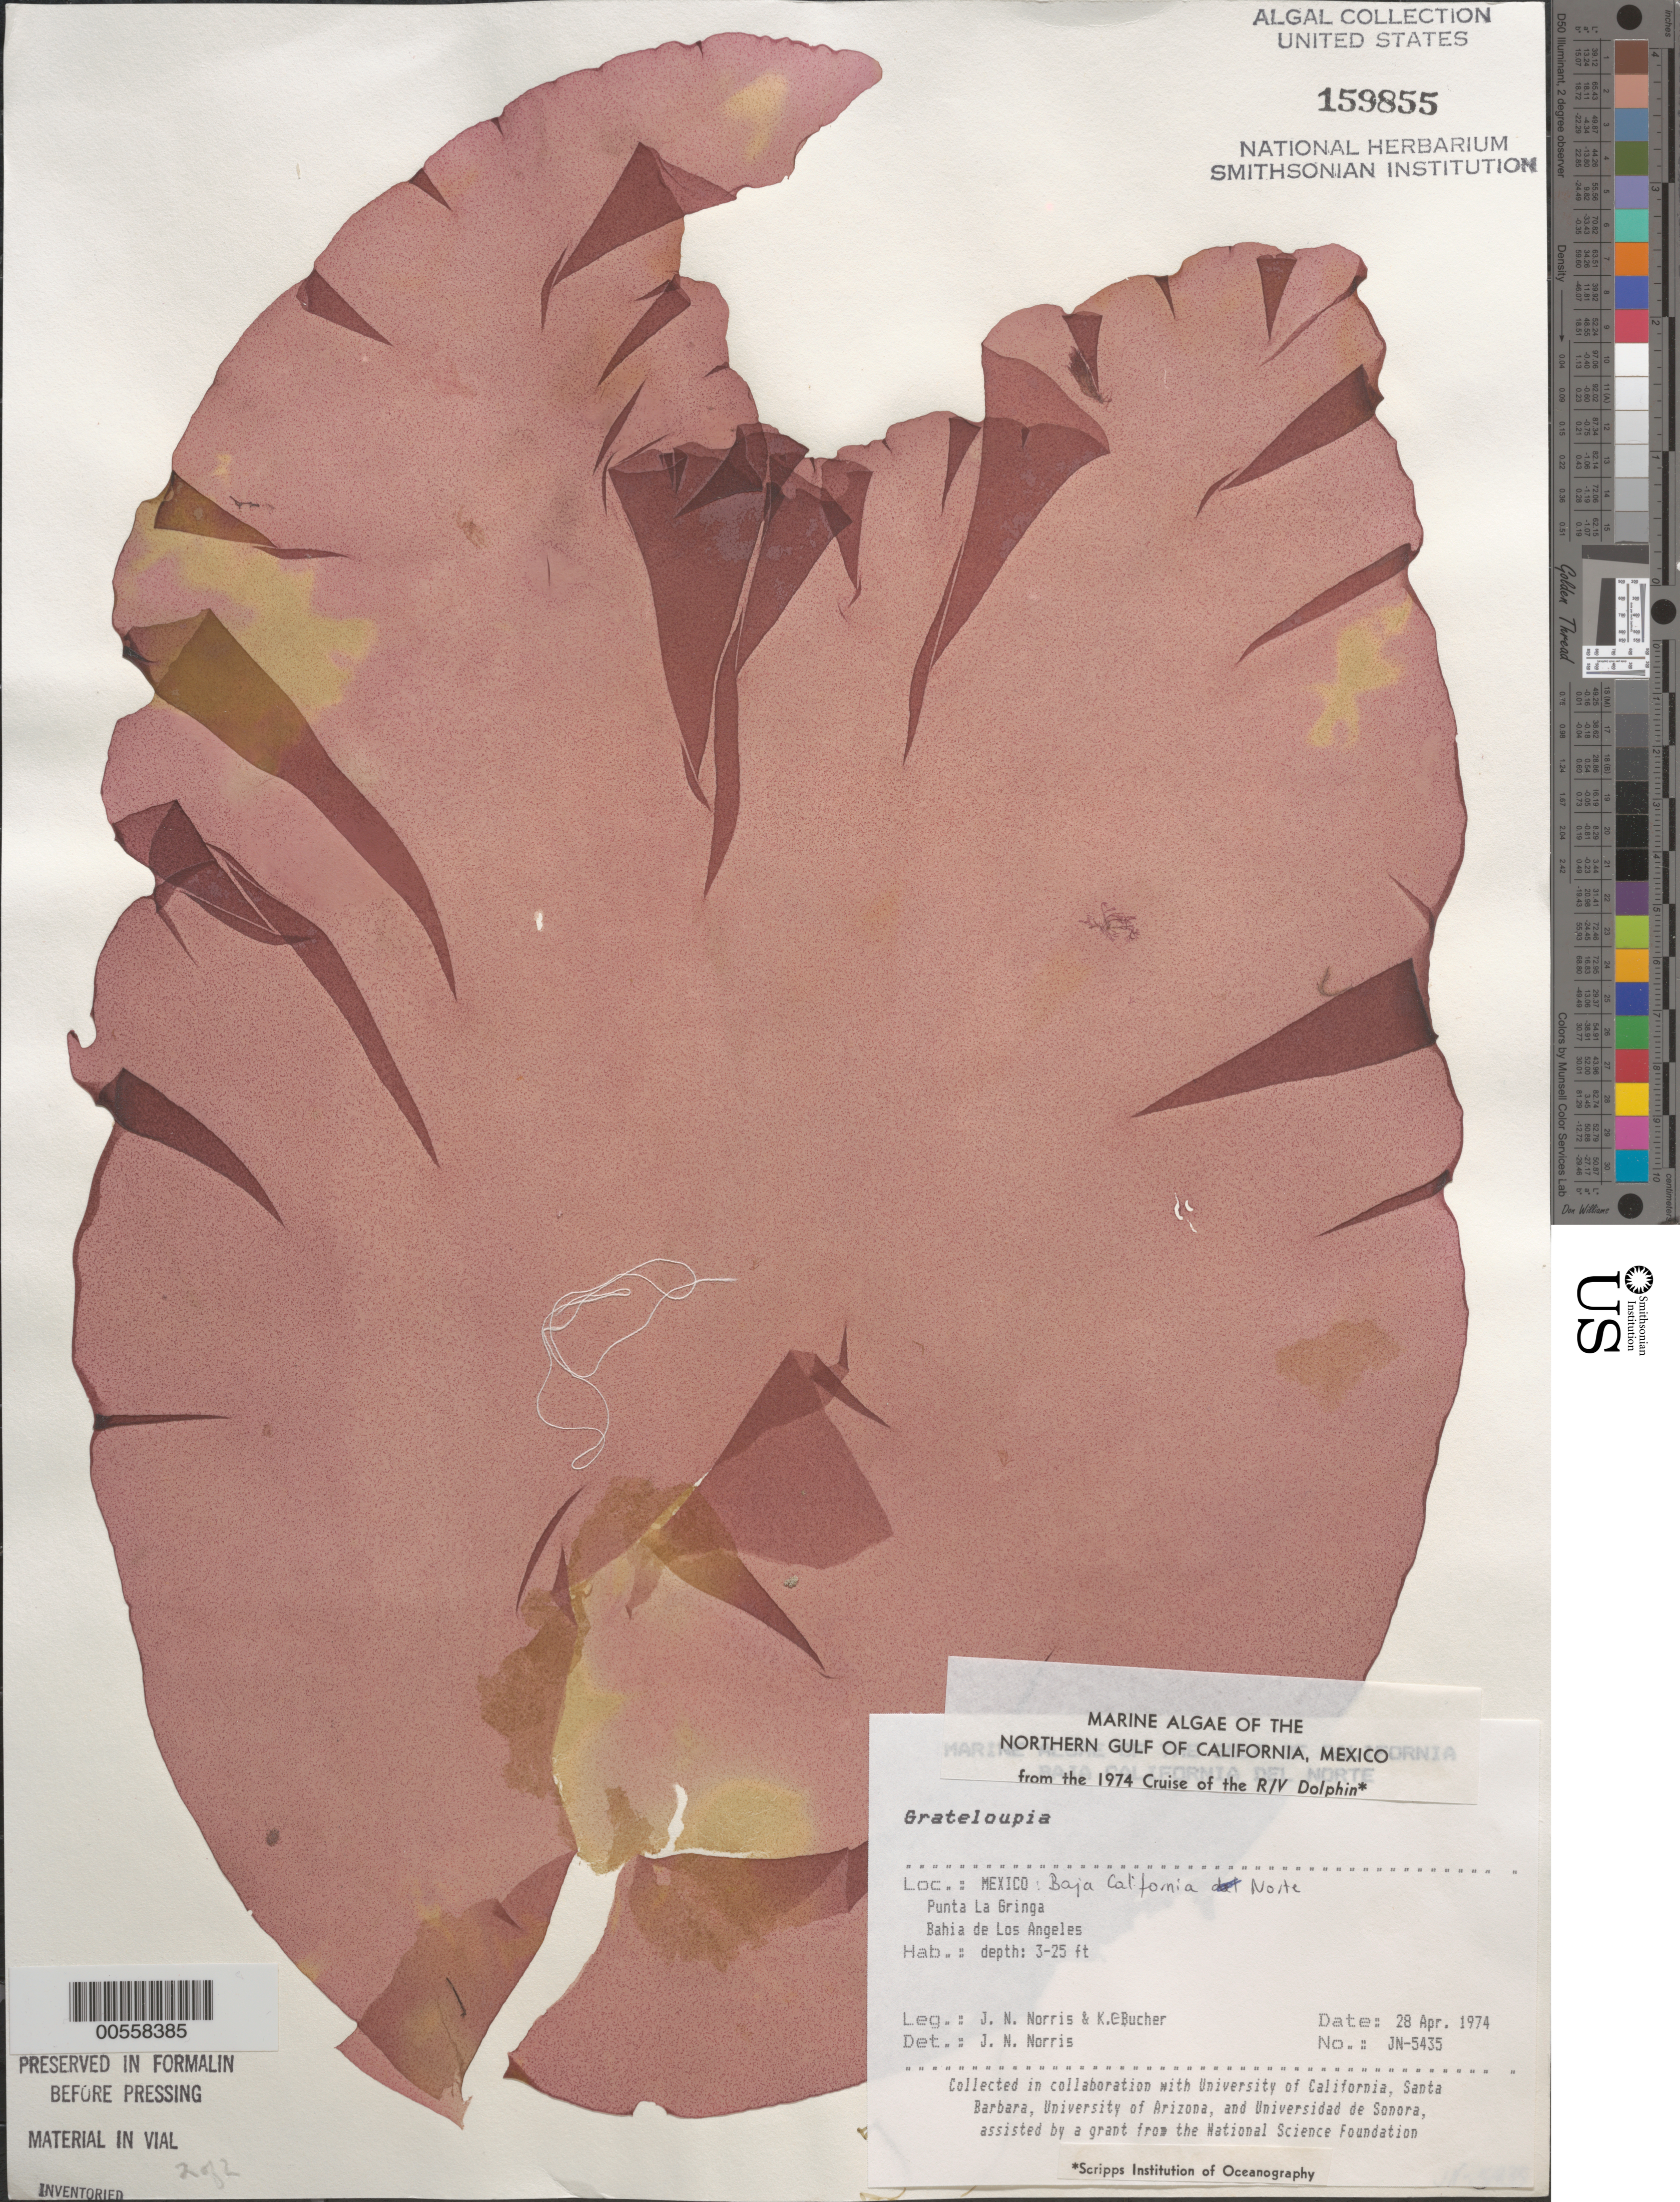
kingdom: Plantae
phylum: Rhodophyta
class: Florideophyceae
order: Halymeniales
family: Halymeniaceae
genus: Grateloupia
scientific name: Grateloupia sp.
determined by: Norris, James N.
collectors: J. N. Norris & K. E. Bucher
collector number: JN-5435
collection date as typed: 28 Apr 1974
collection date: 1974-04-28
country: Mexico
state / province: Baja California Norte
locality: Punta La Gringa, Bahia de los Angeles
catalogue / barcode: US 159855